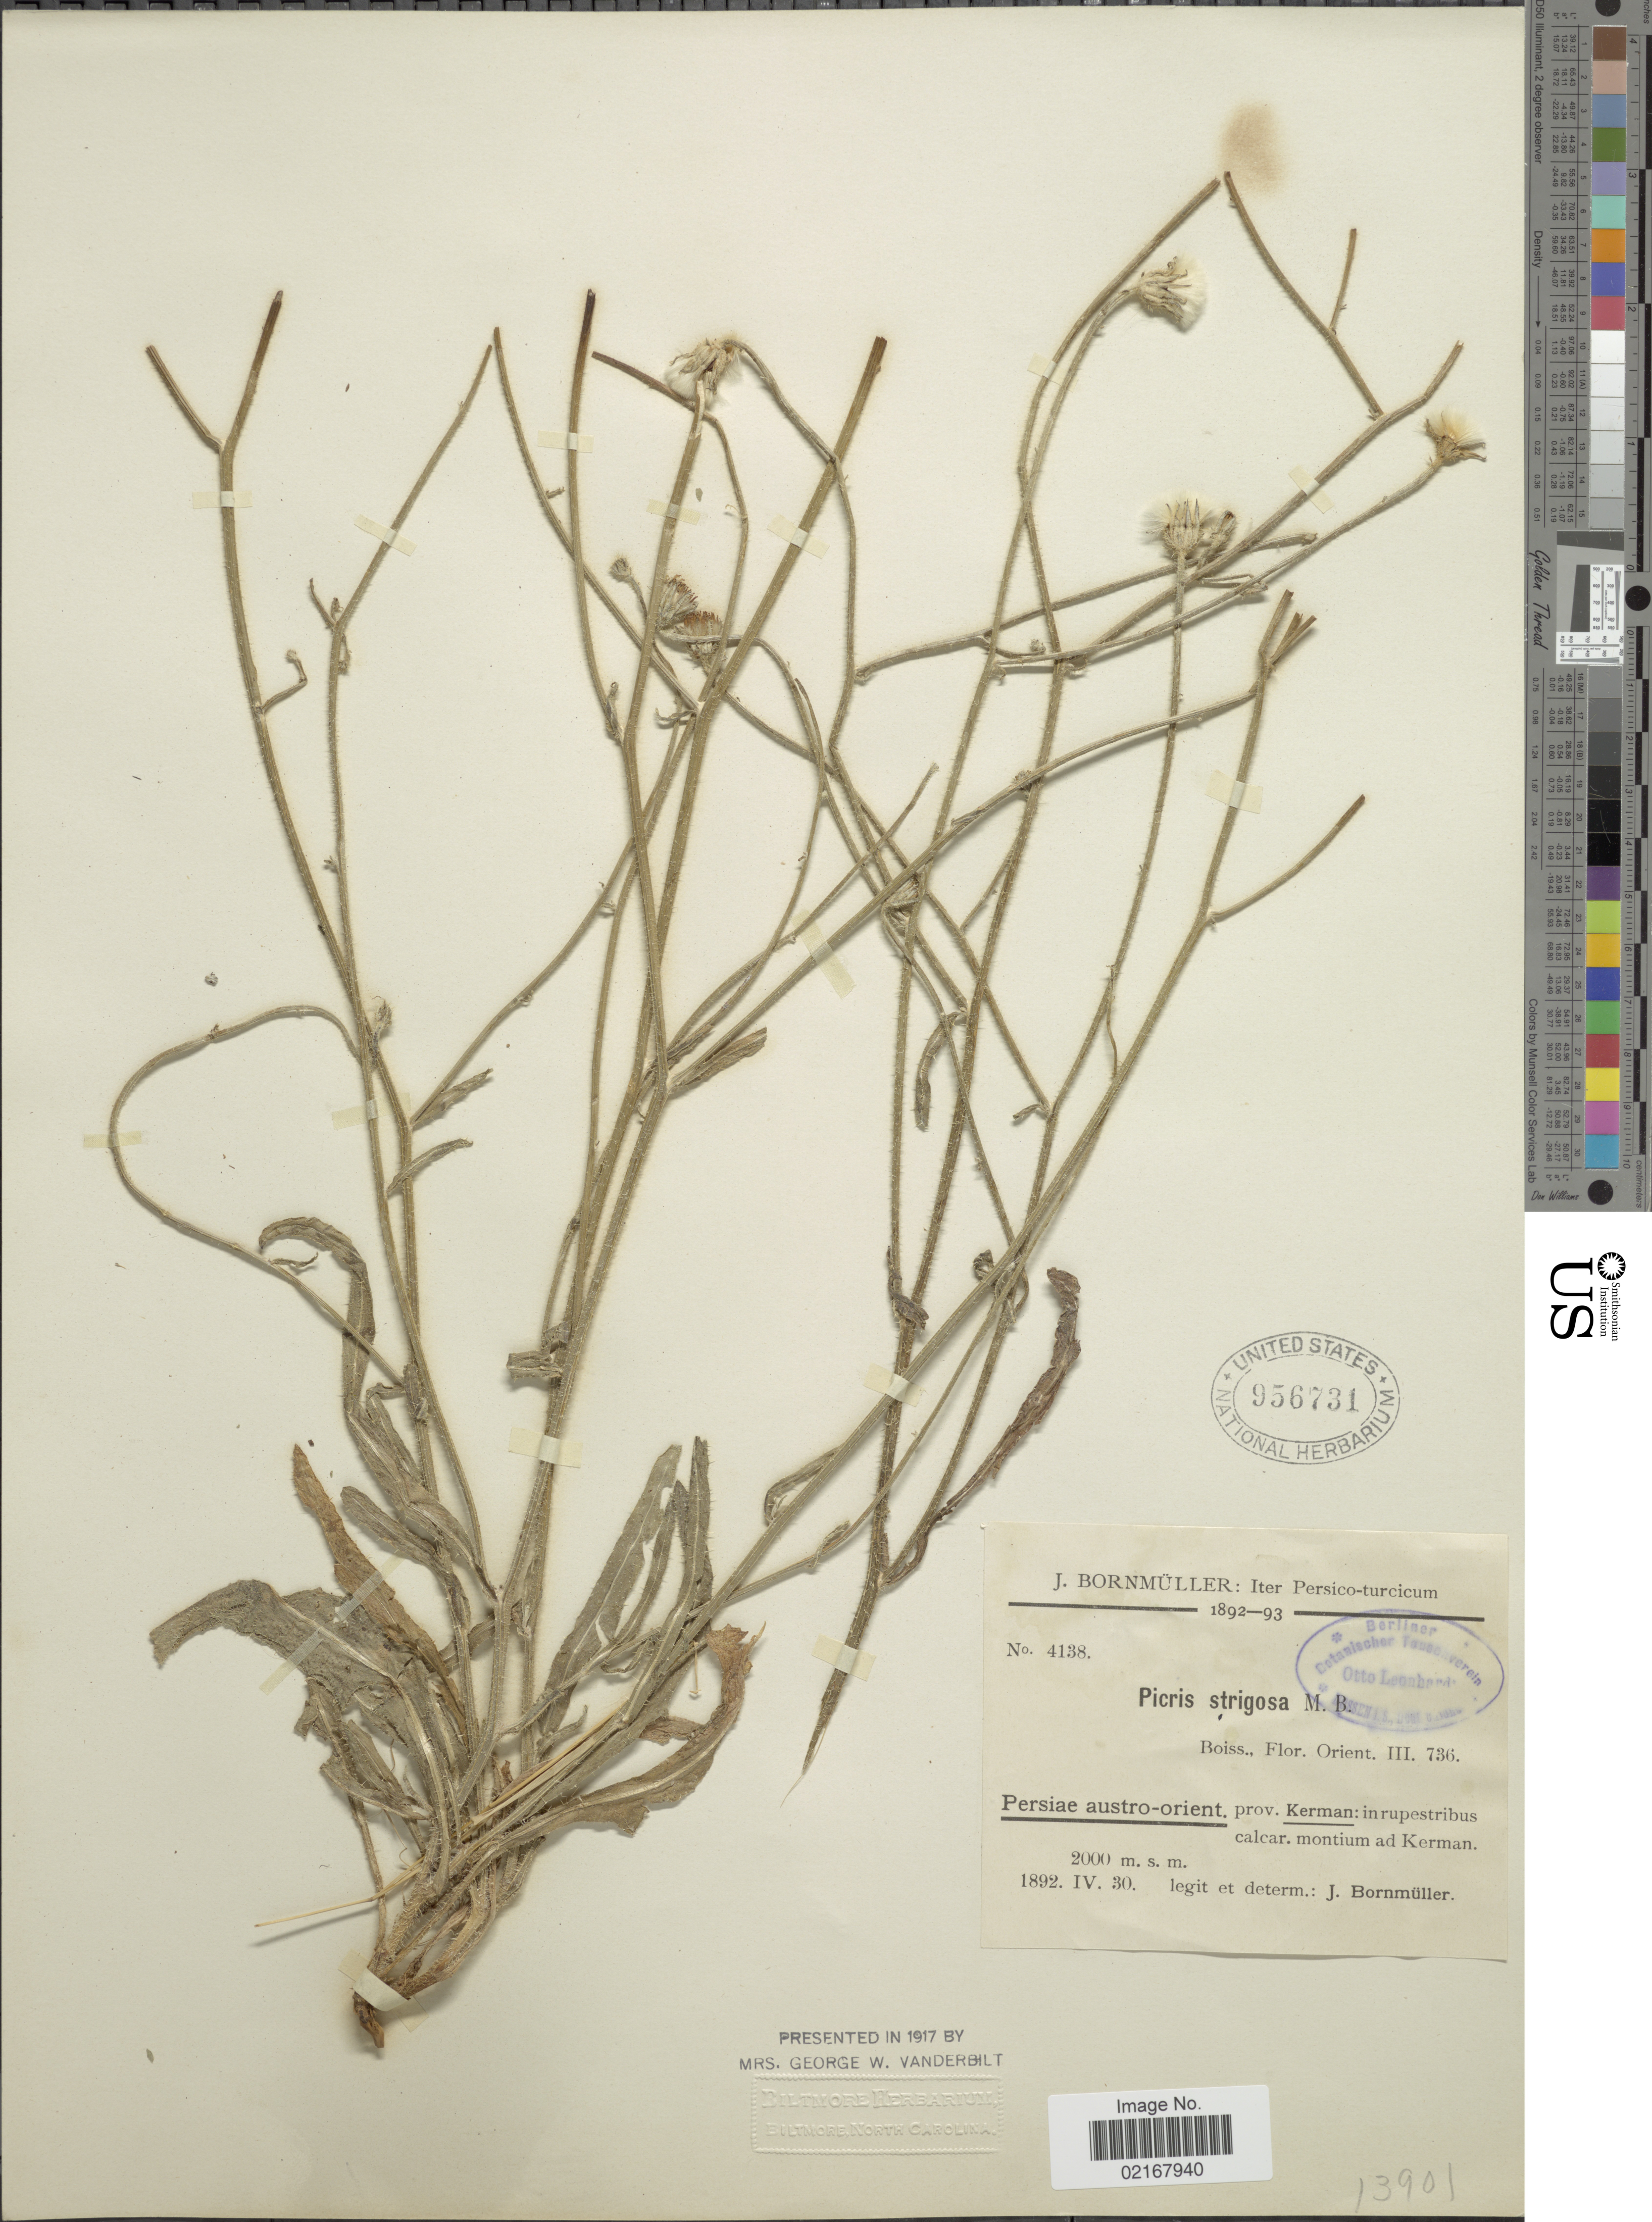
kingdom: Plantae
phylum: Tracheophyta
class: Magnoliopsida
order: Asterales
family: Asteraceae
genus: Picris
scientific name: Picris strigosa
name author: M. Bieb.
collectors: J. Bornmüller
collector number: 4138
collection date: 1892-04-30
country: Iran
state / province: Kerman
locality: Persiae austro-orient., prov. Kerman, montium ad Kerman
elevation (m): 2000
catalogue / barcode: US 956731